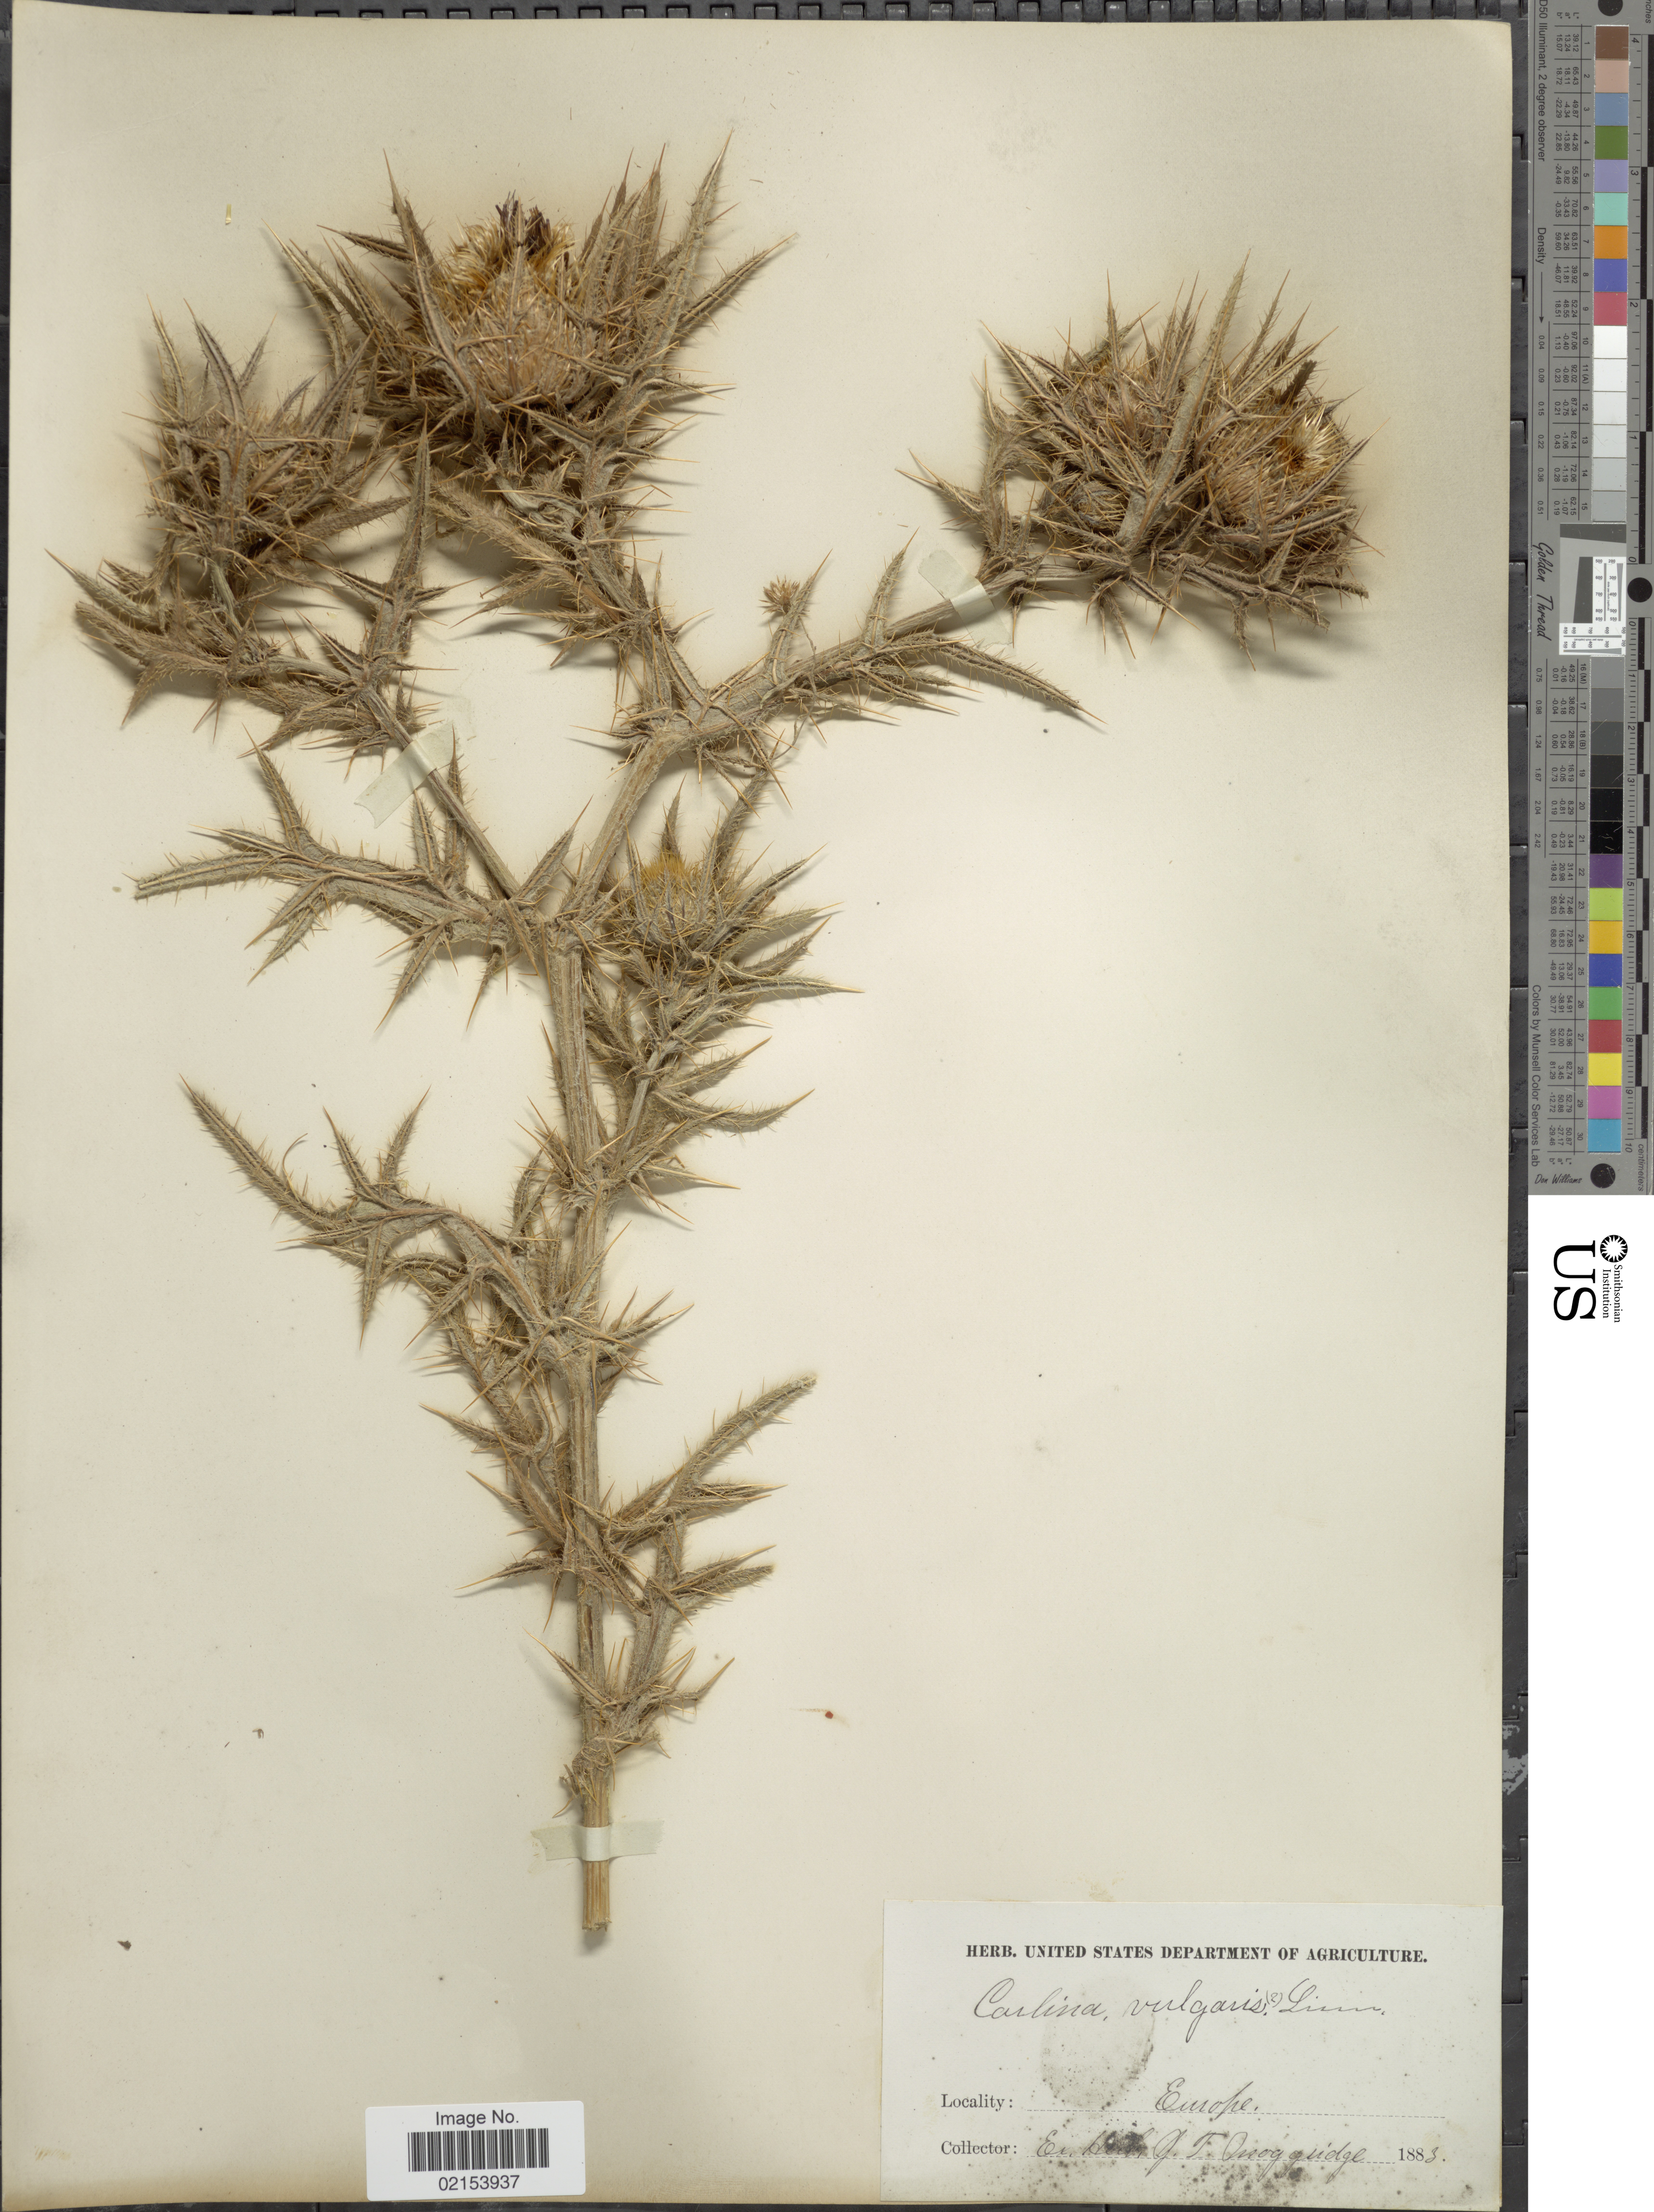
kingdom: Plantae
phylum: Tracheophyta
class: Magnoliopsida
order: Asterales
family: Asteraceae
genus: Carlina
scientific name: Carlina vulgaris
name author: L.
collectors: ex herb. J.T. Moggridge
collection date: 1883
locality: Europe